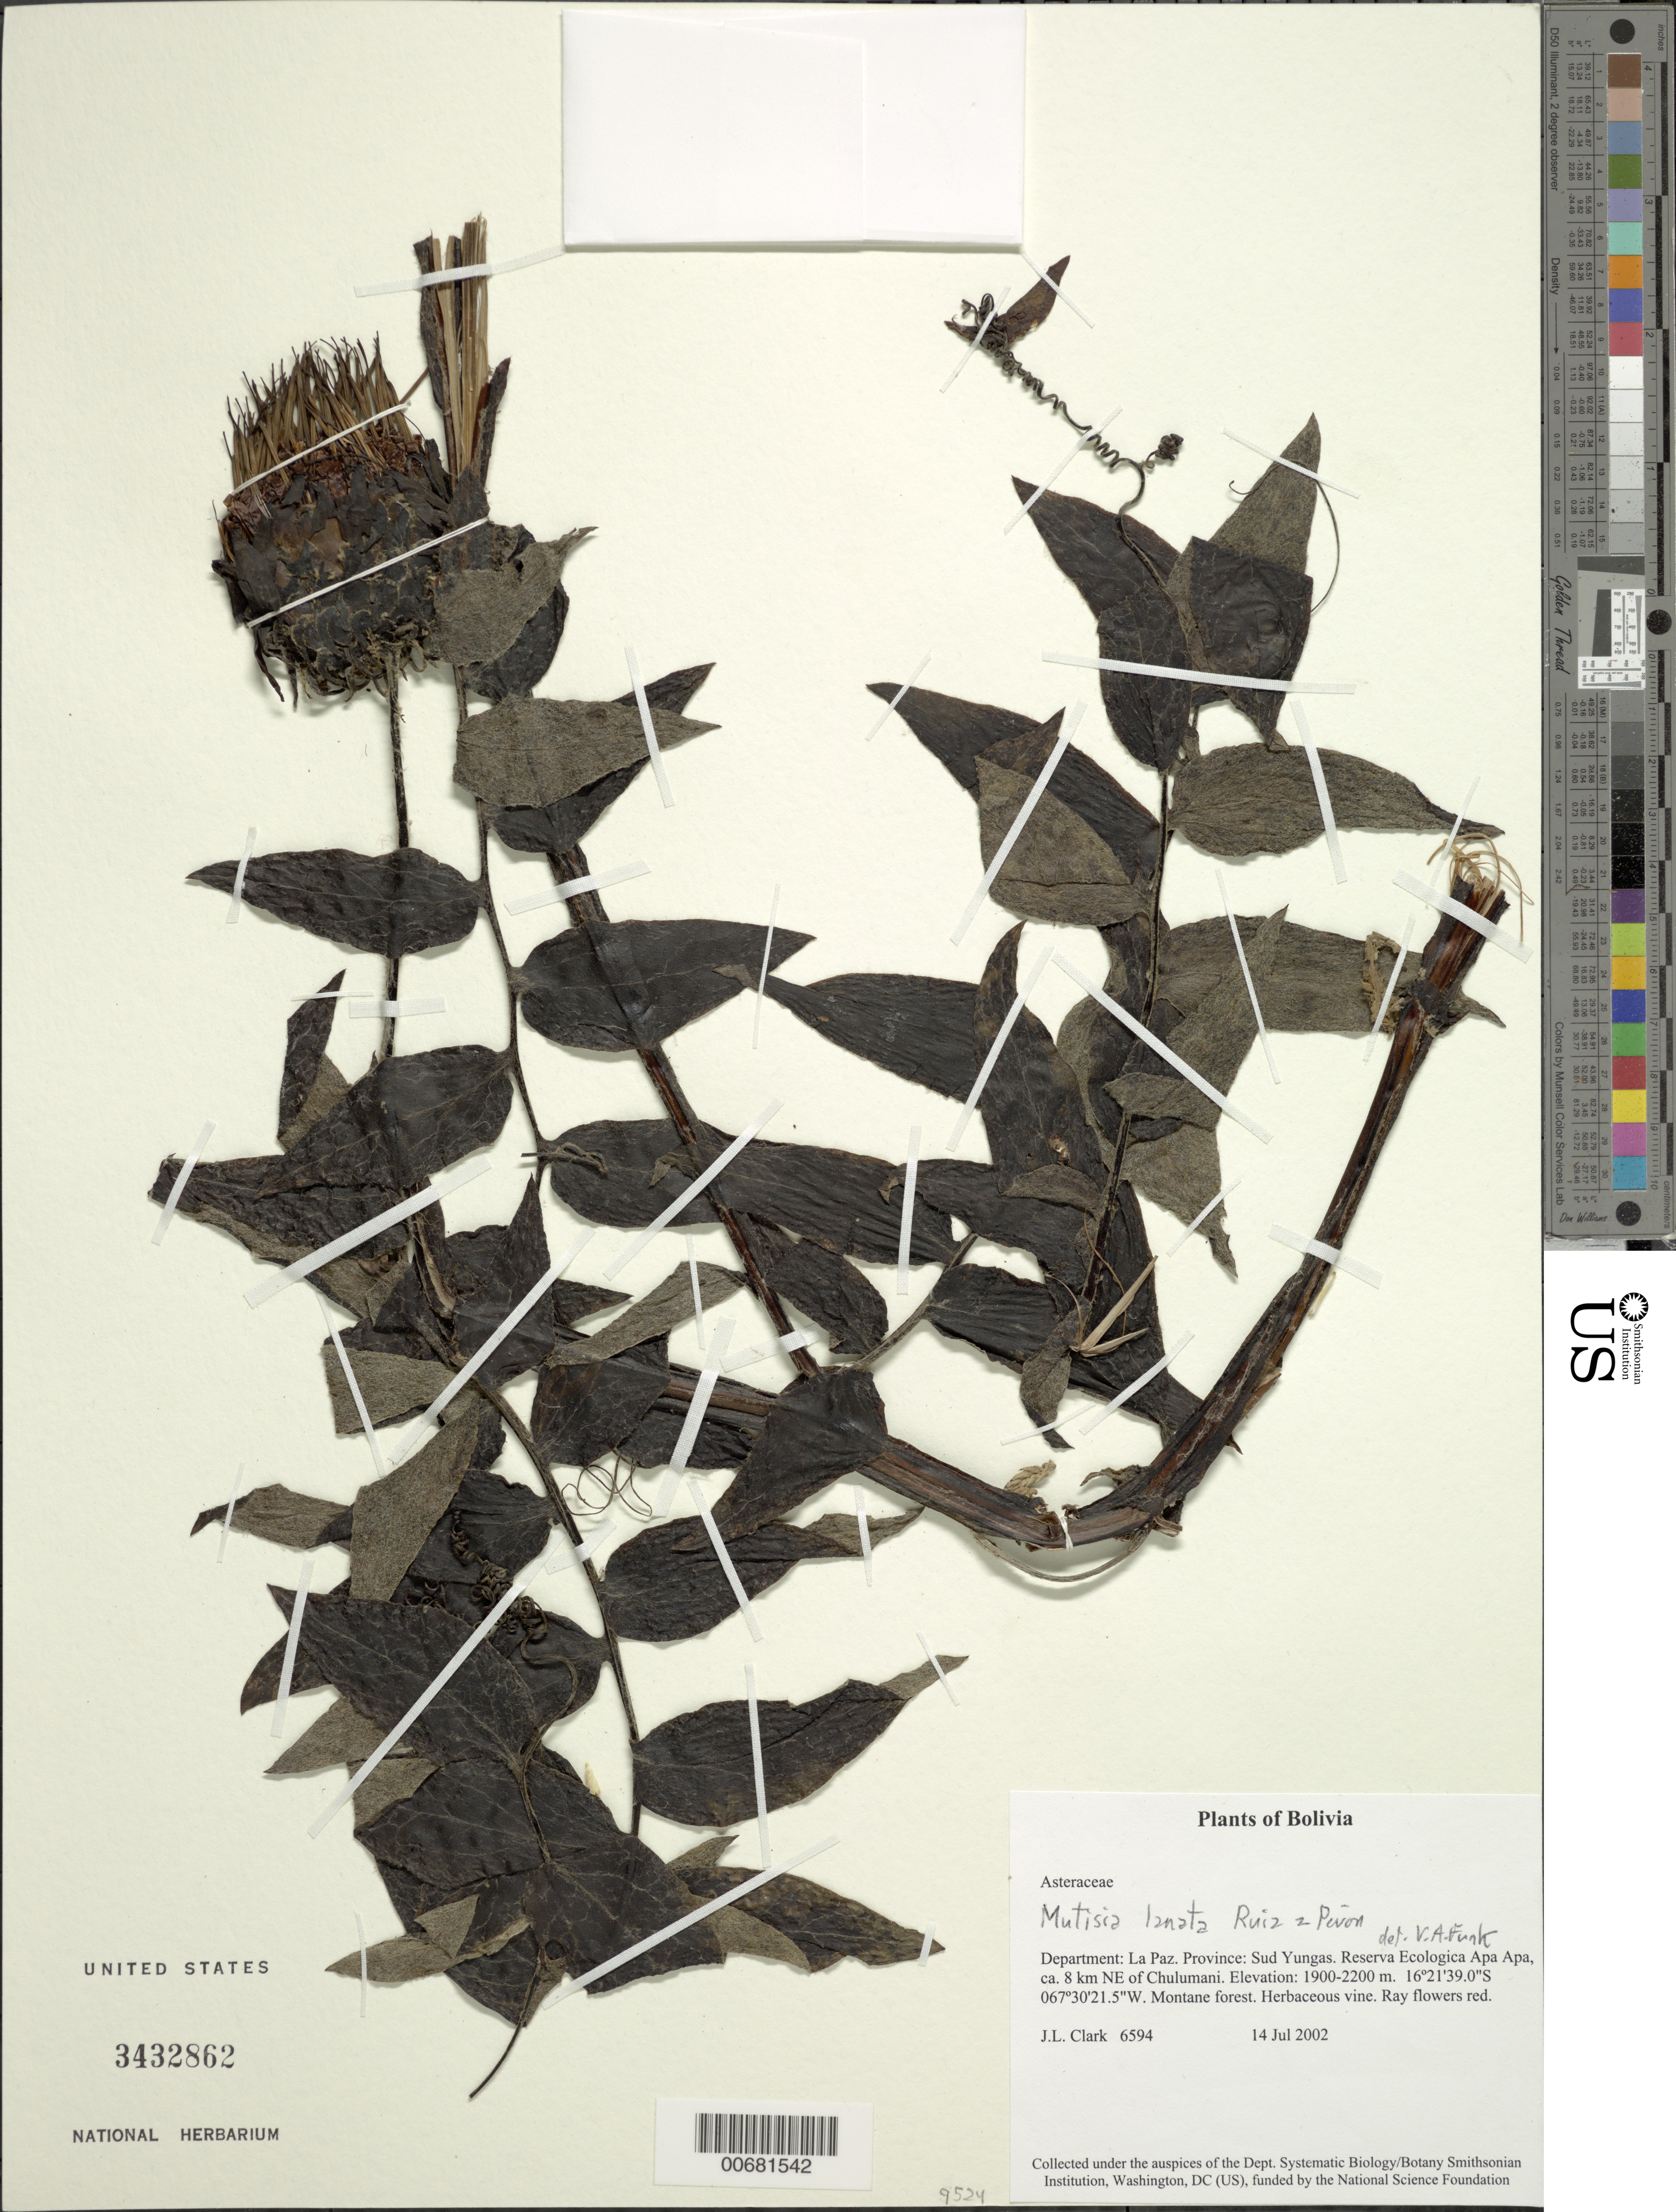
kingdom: Plantae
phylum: Tracheophyta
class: Magnoliopsida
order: Asterales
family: Asteraceae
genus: Mutisia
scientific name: Mutisia lanata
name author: Ruiz & Pav.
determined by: Funk, Vicki A., (BOT), Smithsonian Institution - National Museum of Natural History (UNITED STATES)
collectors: J. L. Clark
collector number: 6594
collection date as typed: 14 Jul 2002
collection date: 2002-07-14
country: Bolivia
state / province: La Paz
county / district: Sud Yungas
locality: Reserva Ecologica Apa Apa, ca. 8 km NE of Chulumani.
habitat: Montane forest.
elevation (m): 1900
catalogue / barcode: US 3432862